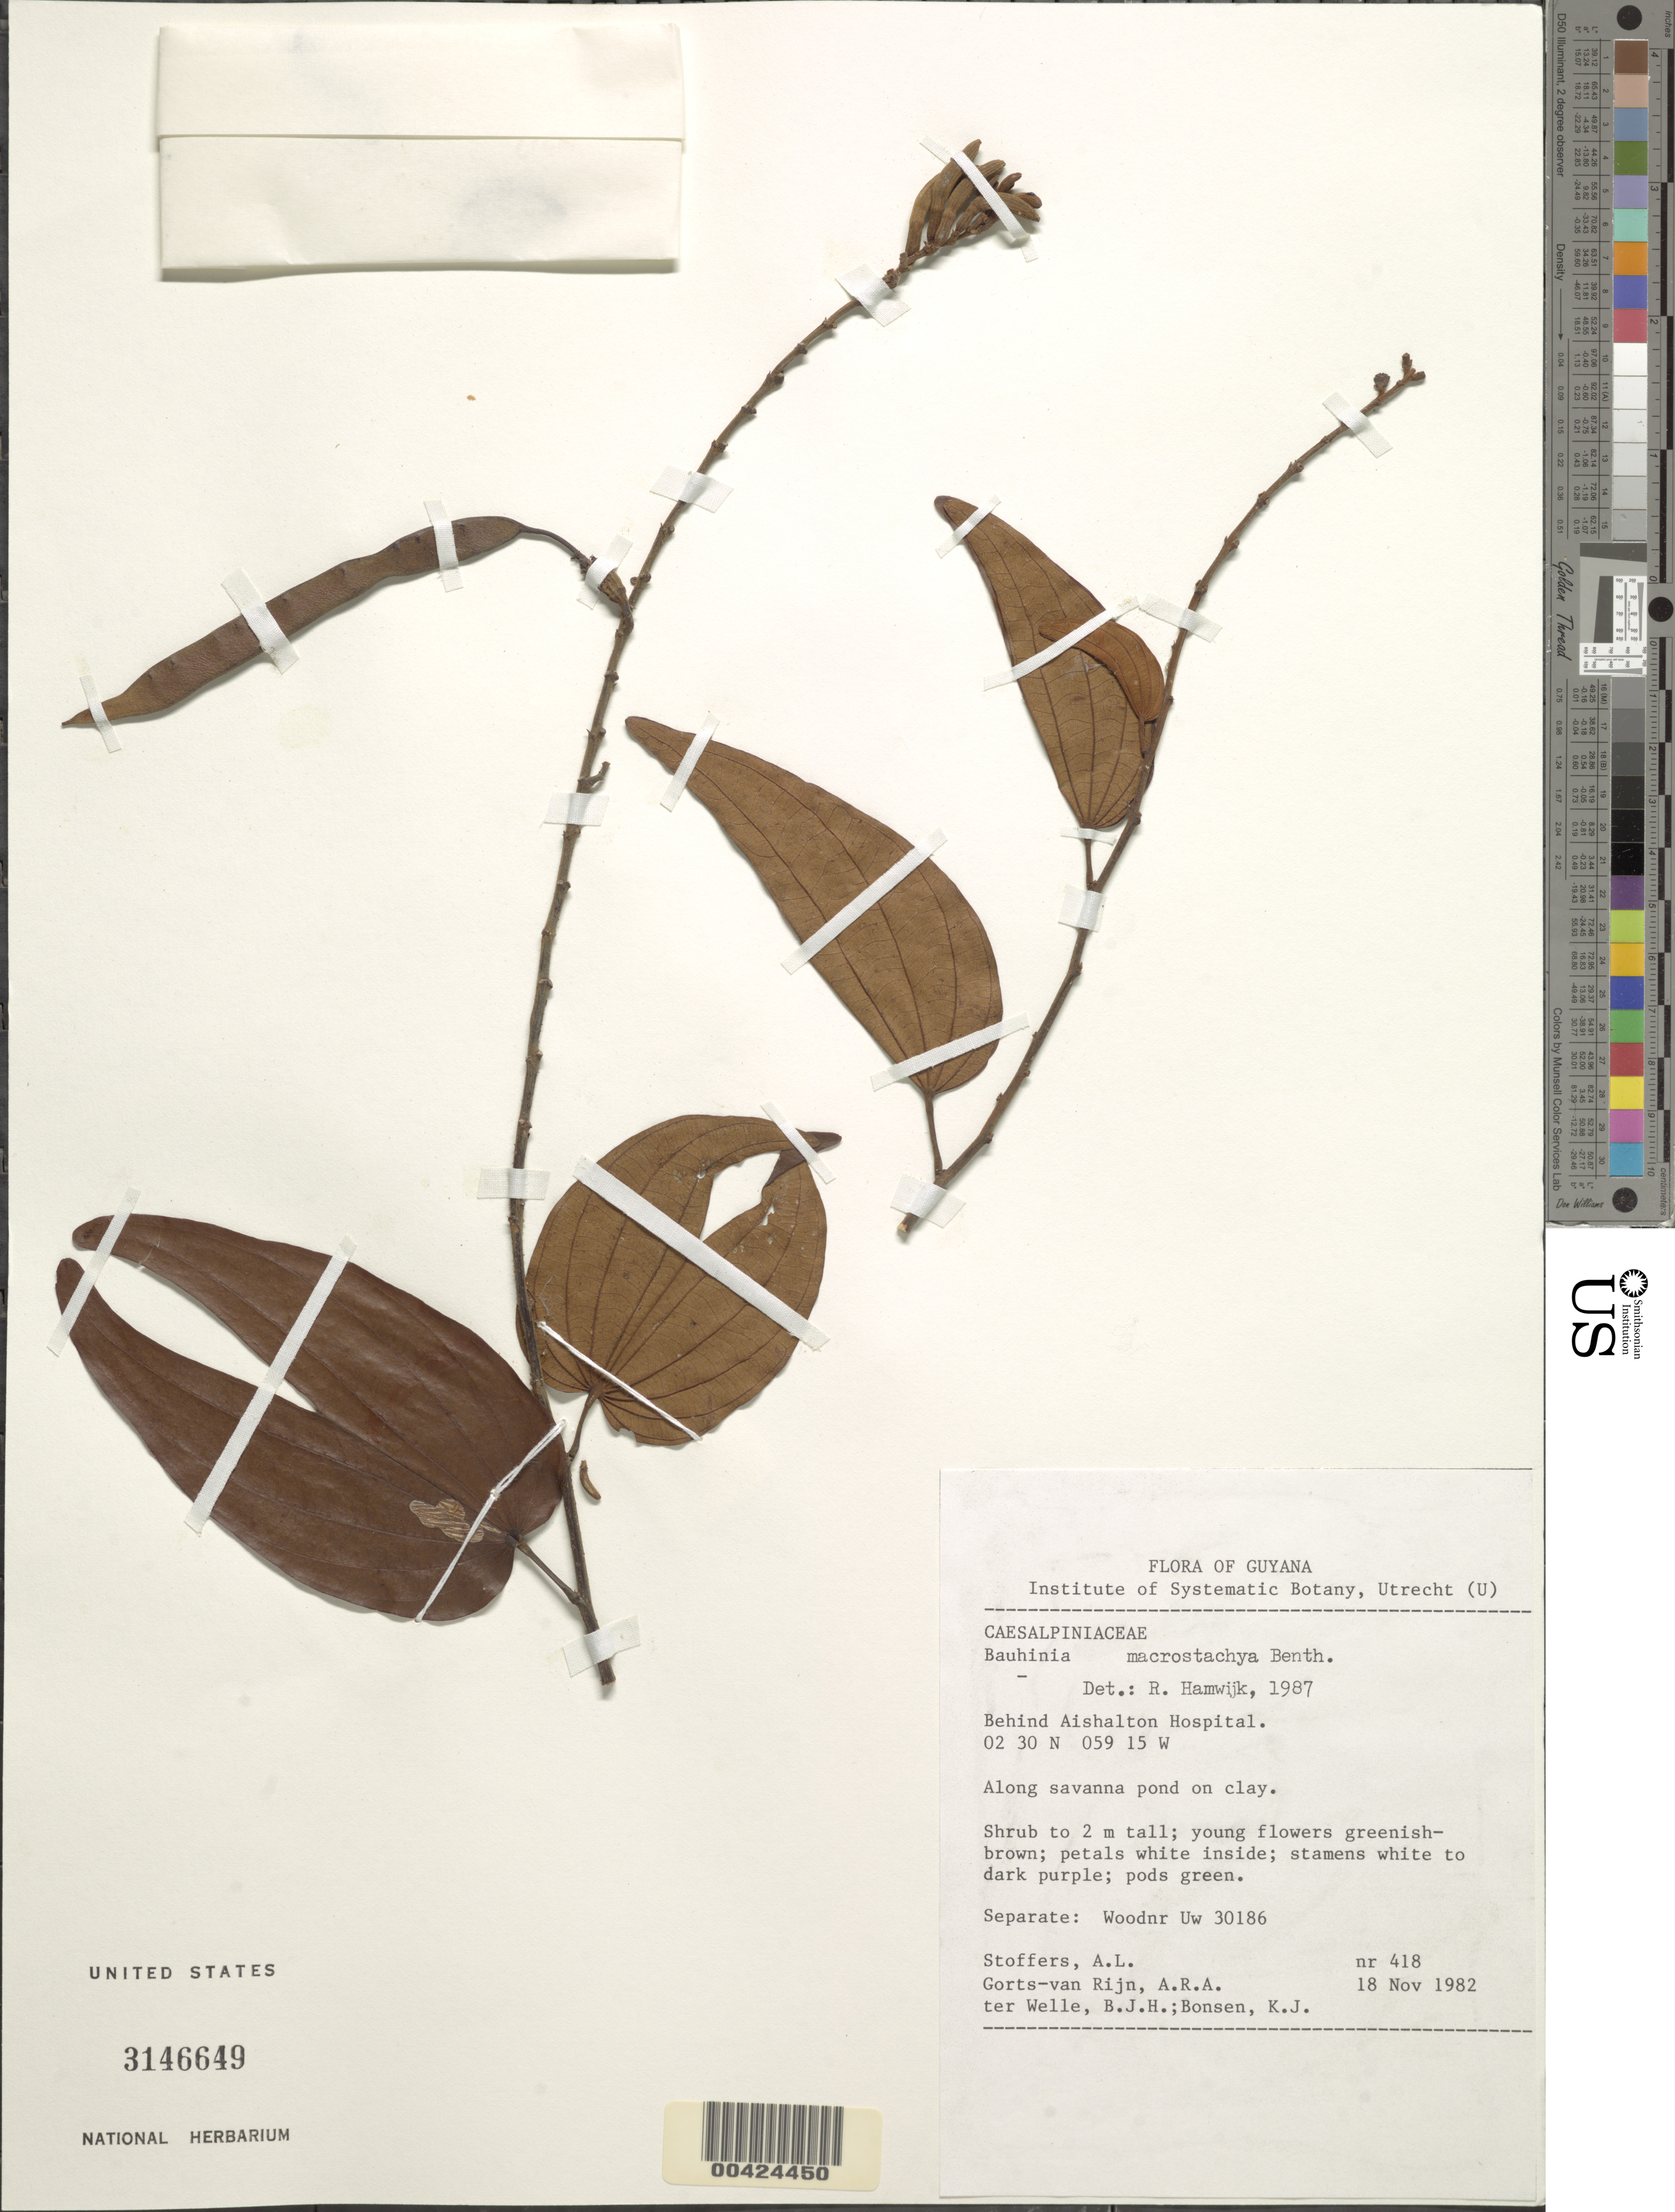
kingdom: Plantae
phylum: Tracheophyta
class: Magnoliopsida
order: Fabales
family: Fabaceae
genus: Bauhinia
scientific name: Bauhinia ungulata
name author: L.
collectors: A. Stoffers, A. .R. A. Görts-van Rijn, B. Welle & K. Bonsen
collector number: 418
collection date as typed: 18 Nov 1982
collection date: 1982-11-18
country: Guyana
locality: Aishalton hospital, behind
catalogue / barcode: US 3146649